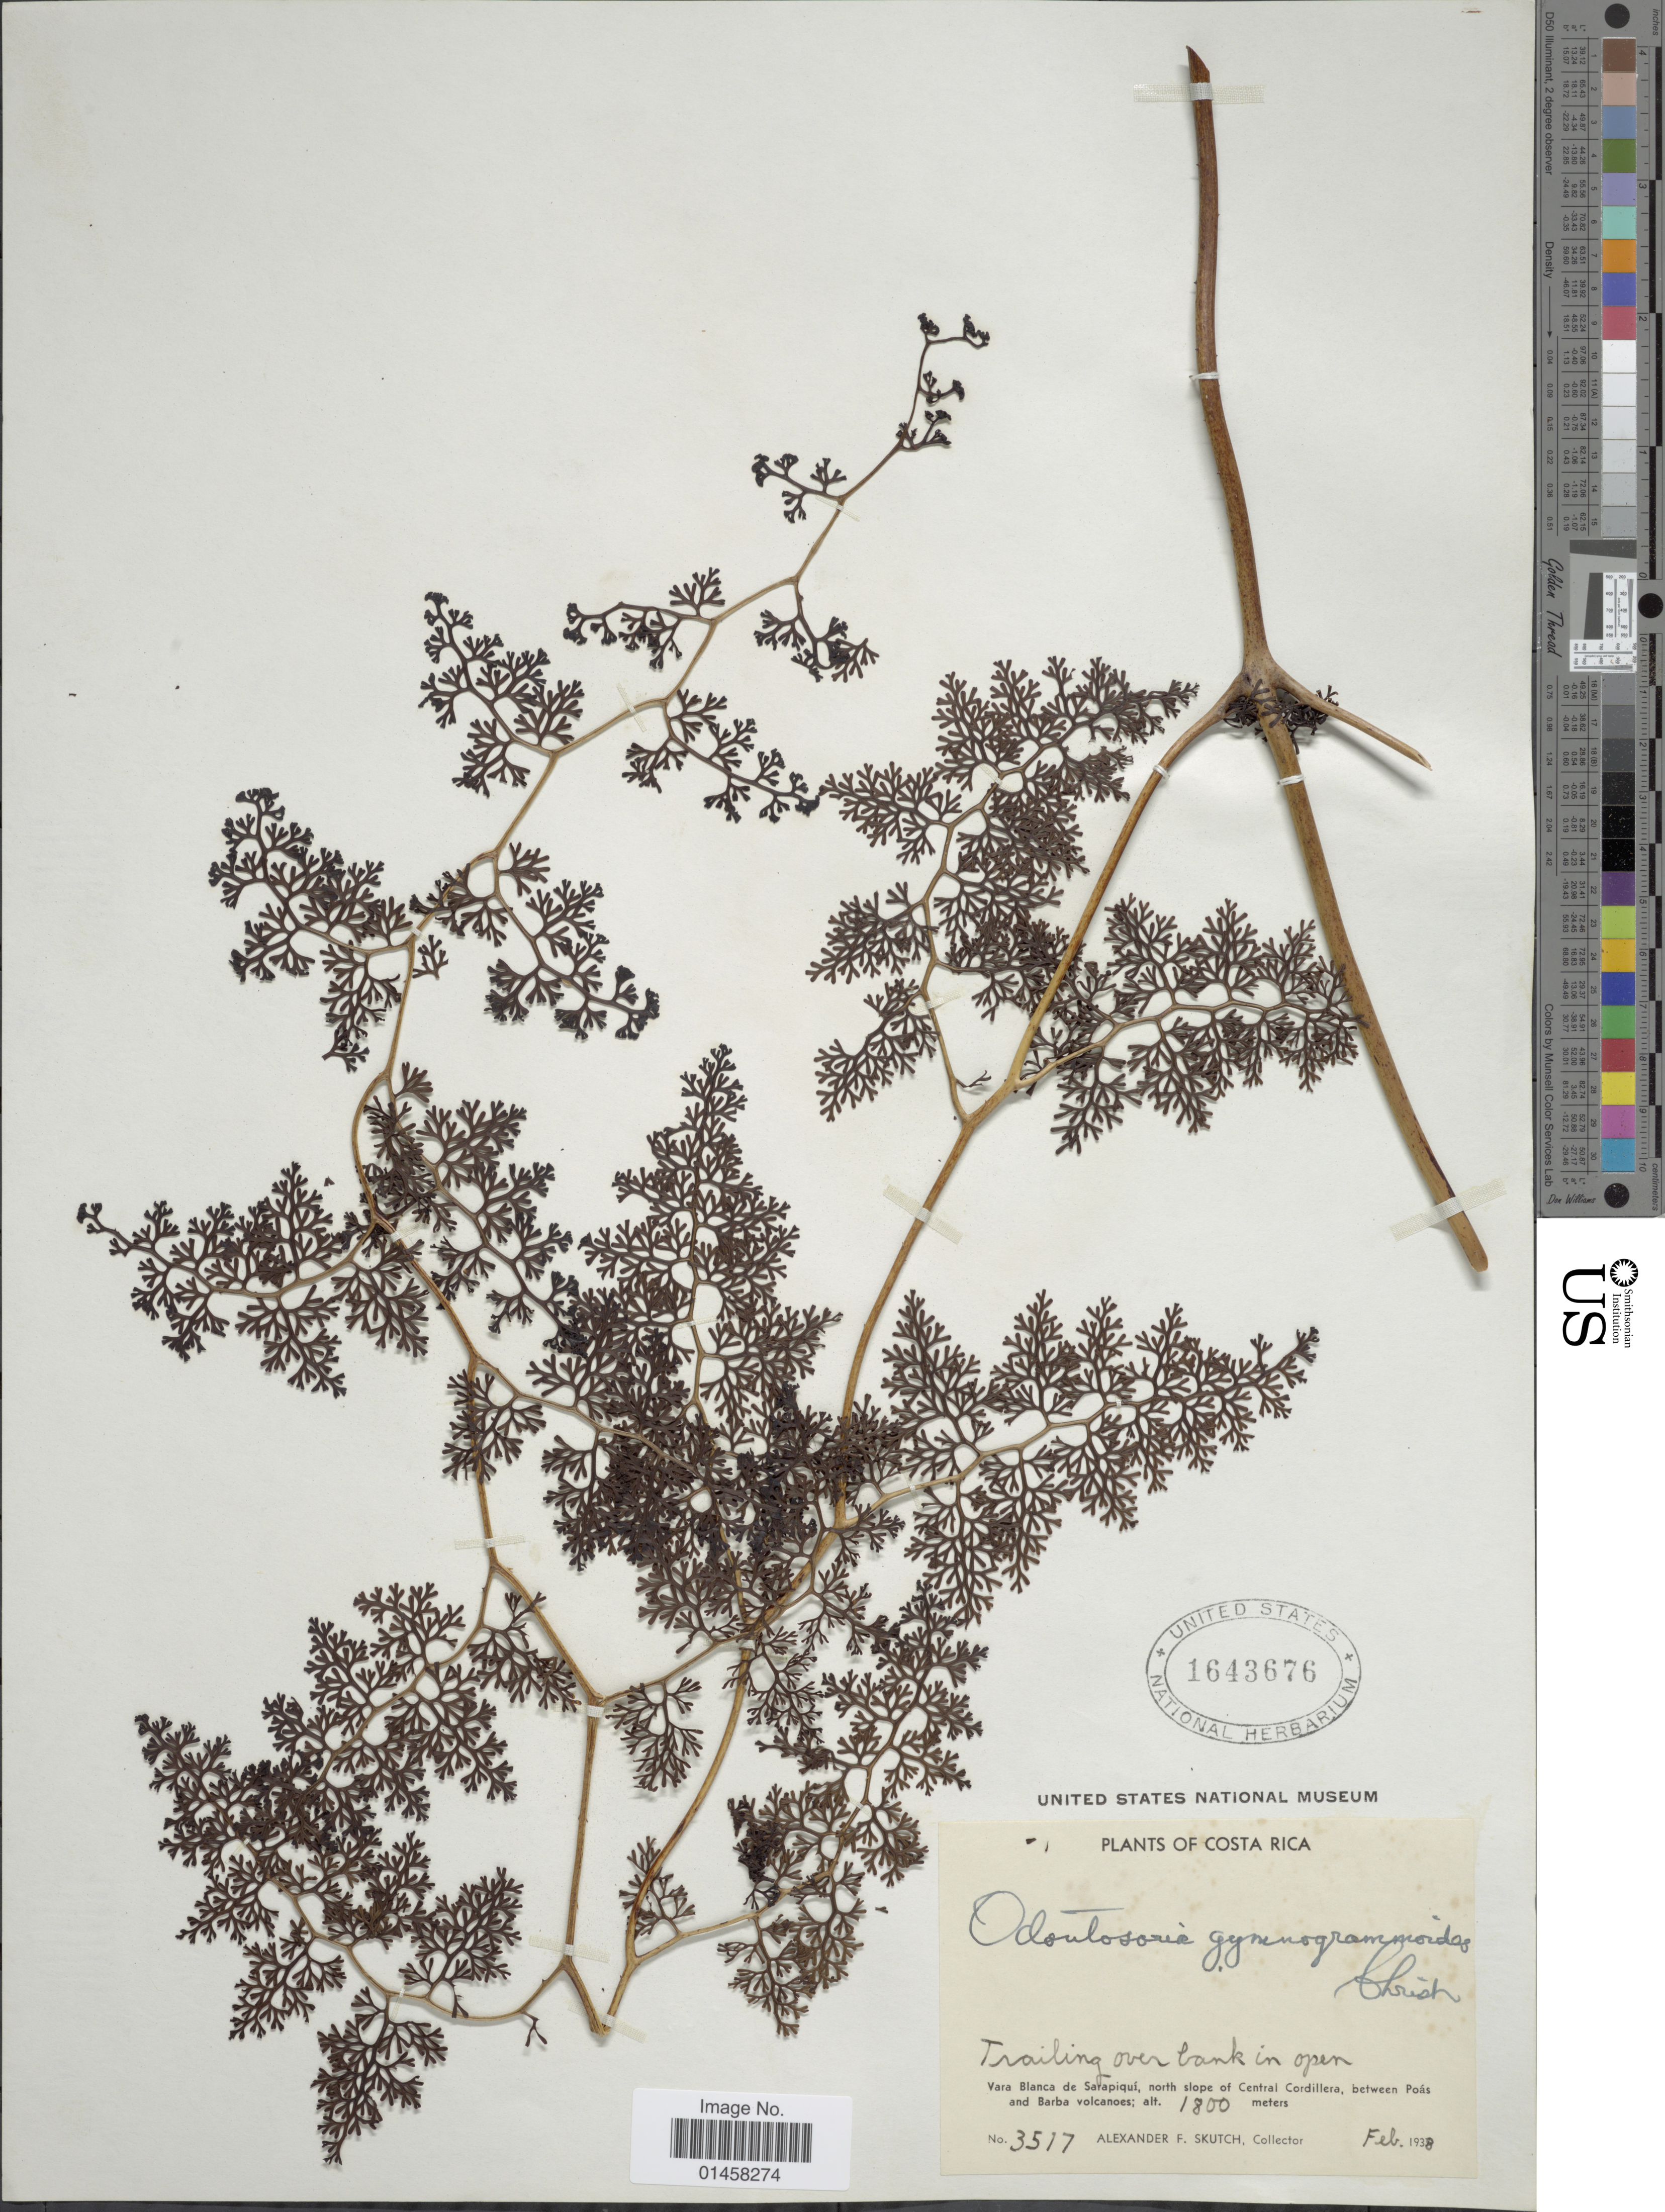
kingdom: Plantae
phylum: Tracheophyta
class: Polypodiopsida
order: Polypodiales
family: Lindsaeaceae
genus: Odontosoria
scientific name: Odontosoria gymnogrammoides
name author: Christ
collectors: A. F. Skutch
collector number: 3517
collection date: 1938-02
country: Costa Rica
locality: Vara Blanca de Sarapiquí, north slope of Central Cordillera, between Poás and Barba Volcanoes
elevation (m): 1800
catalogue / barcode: US 1643676